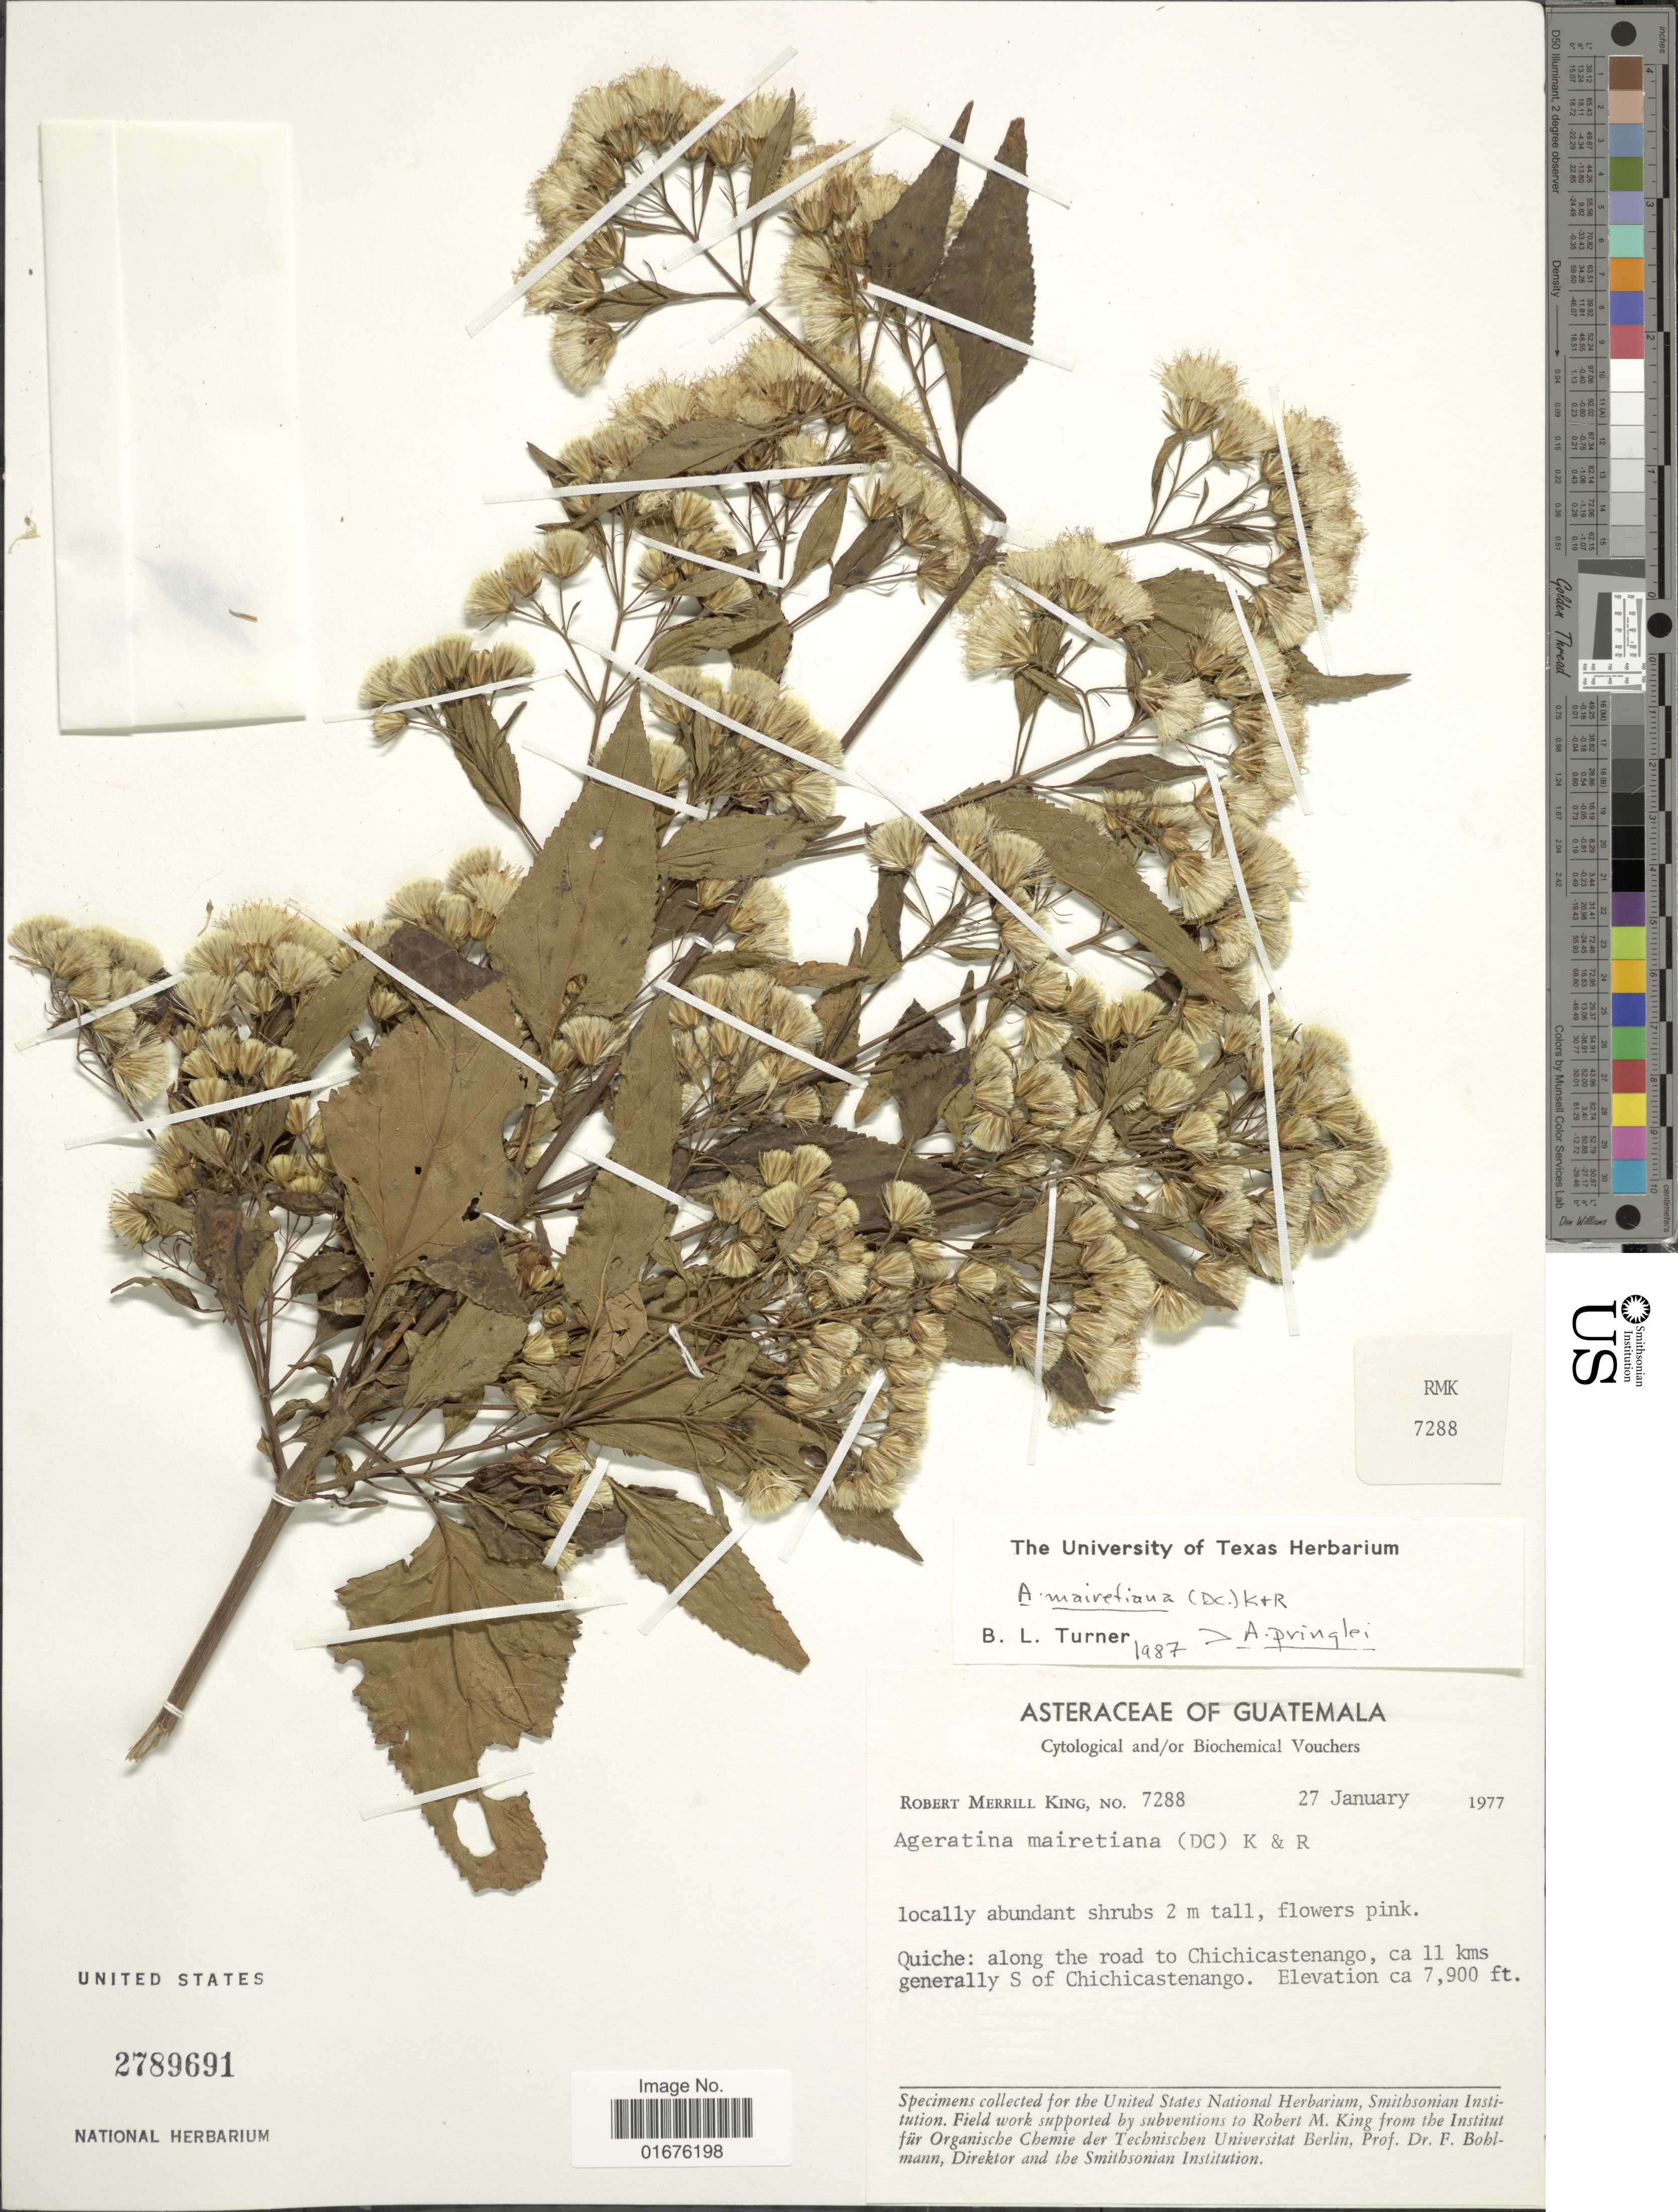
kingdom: Plantae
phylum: Tracheophyta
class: Magnoliopsida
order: Asterales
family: Asteraceae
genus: Ageratina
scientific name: Ageratina mairetiana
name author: (DC.) R.M. King & H. Rob.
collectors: R. M. King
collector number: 7288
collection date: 1977-01-27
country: Guatemala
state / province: El Quiché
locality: Quiche: along road to Chichicastenango, ca 11 kms generally S of Chiccicastenango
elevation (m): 2408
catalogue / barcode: US 2789691